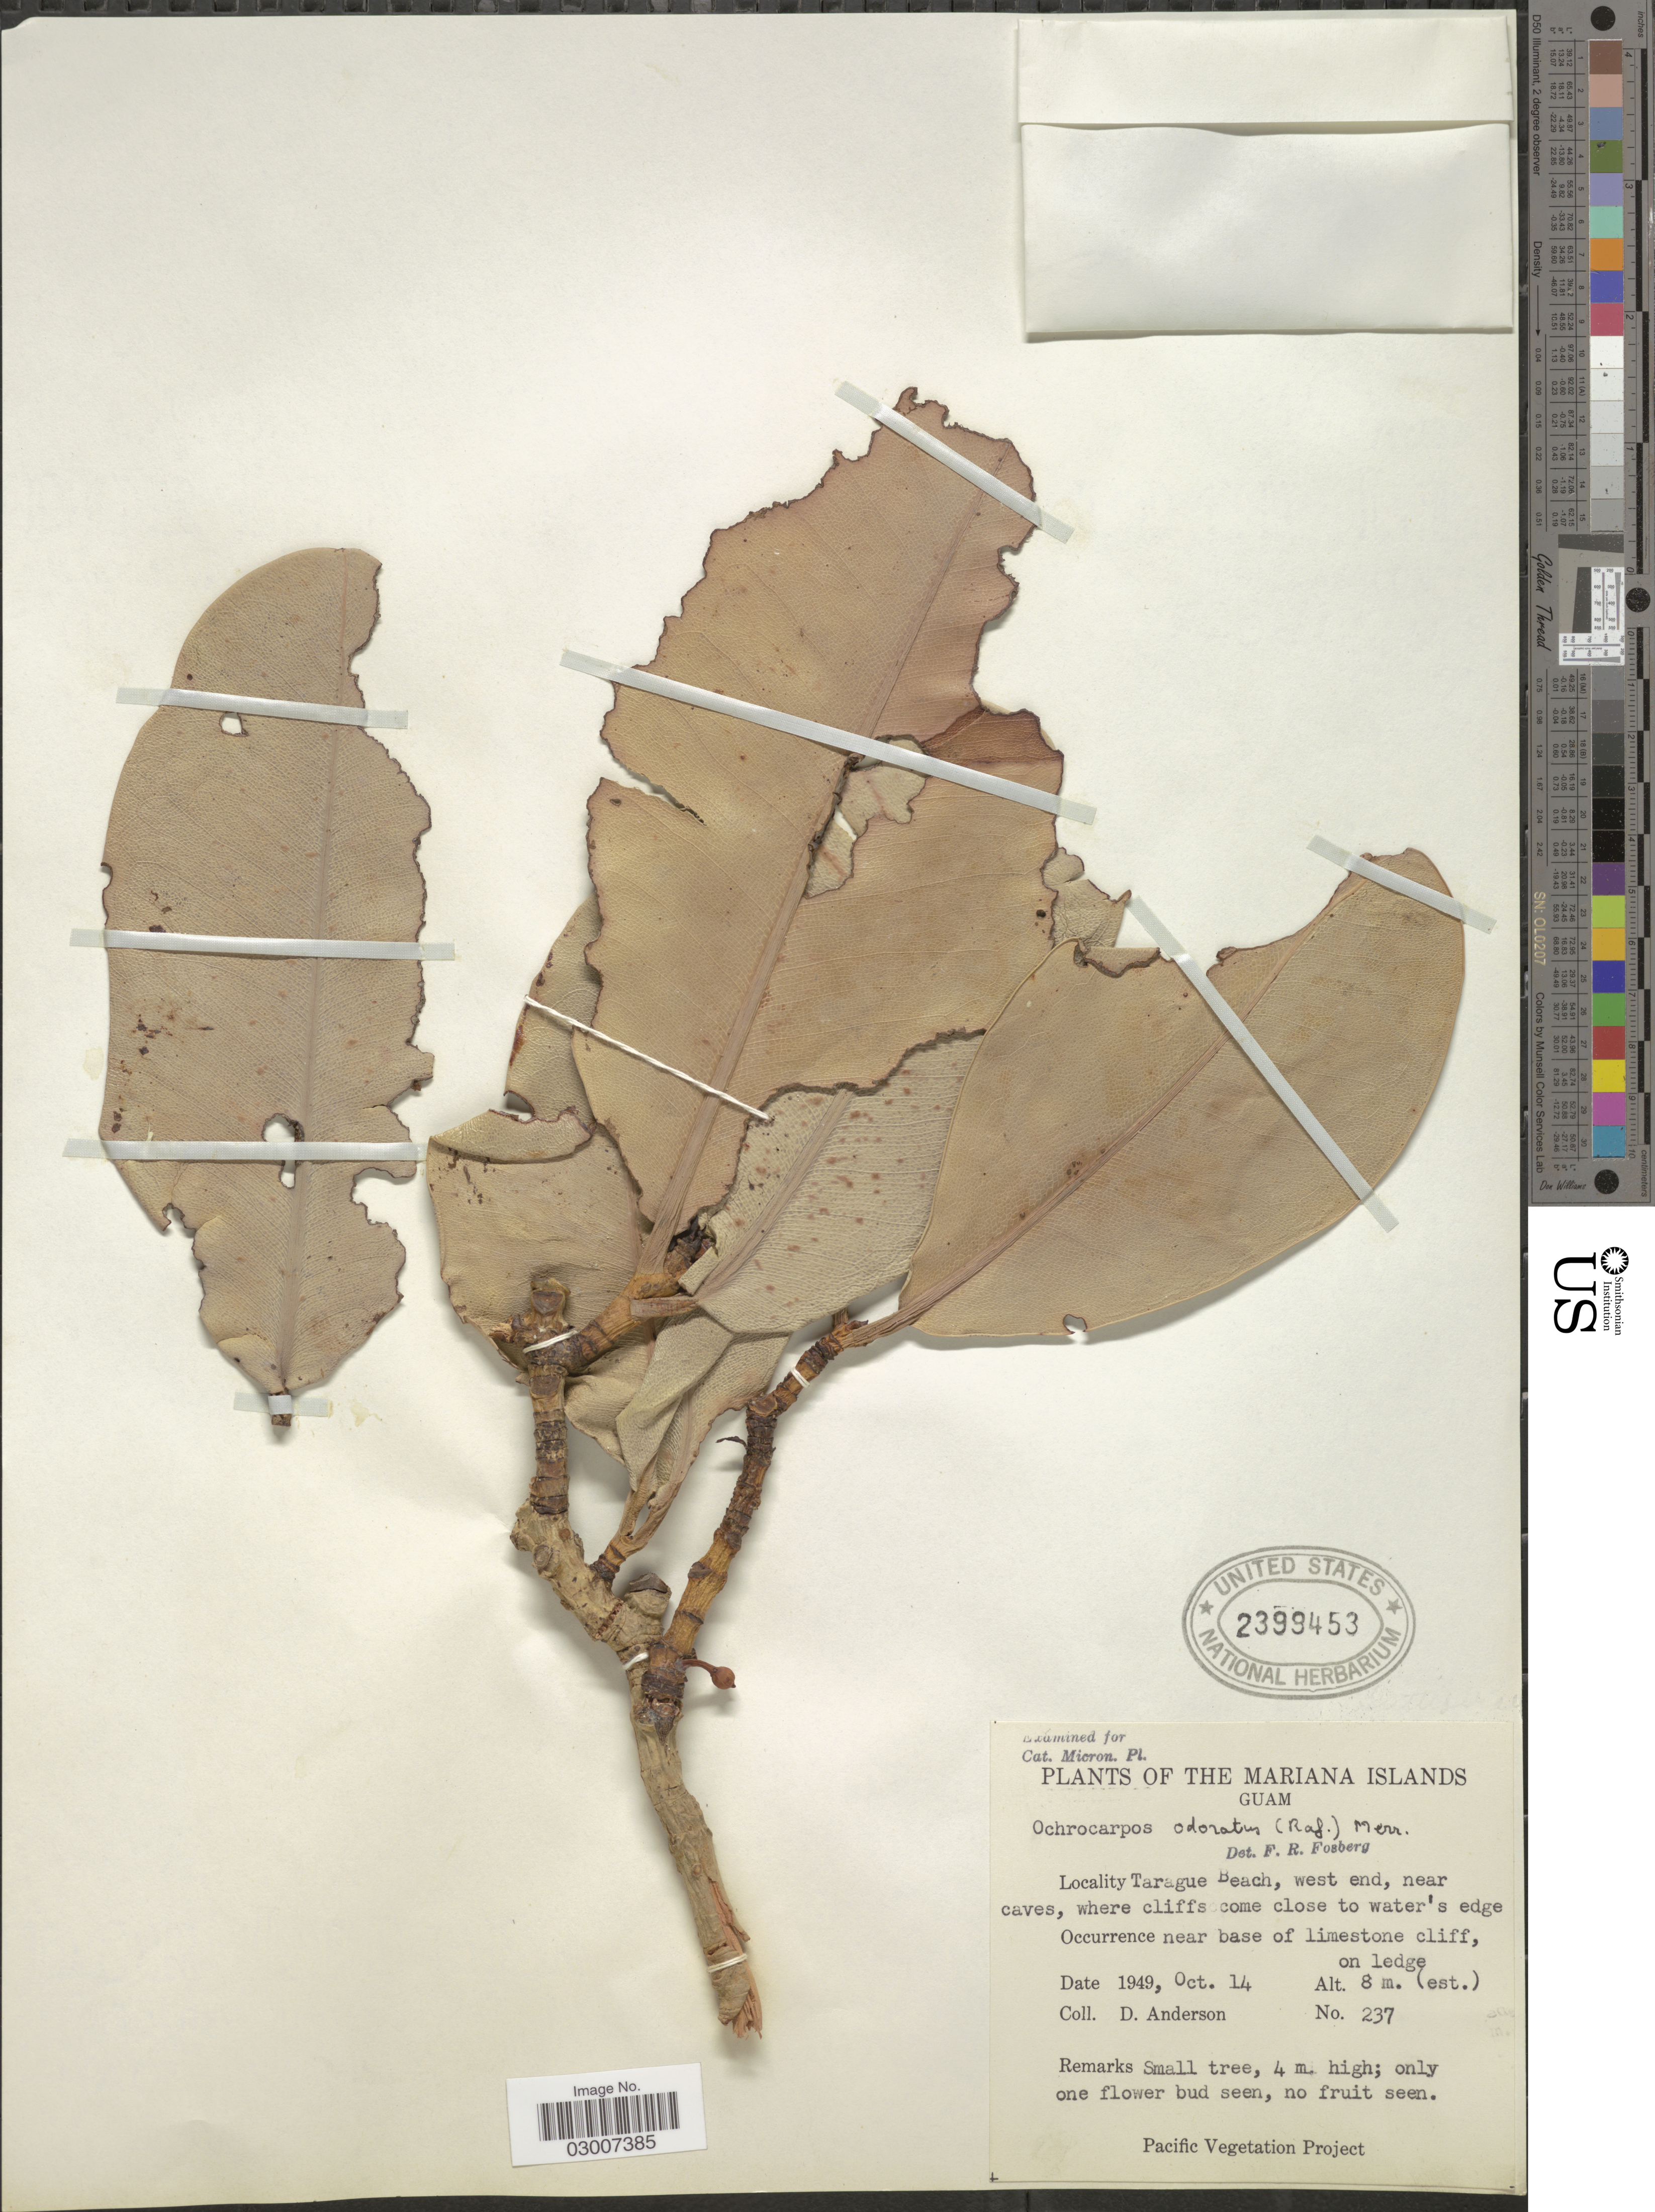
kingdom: Plantae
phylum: Tracheophyta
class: Magnoliopsida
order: Malpighiales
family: Calophyllaceae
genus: Mammea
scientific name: Mammea odorata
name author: (Raf.) Kosterm.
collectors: D. Anderson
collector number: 237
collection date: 1949-10-14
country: Guam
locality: Tarague Beach, west end, near caves, where cliffs come close to water's edge.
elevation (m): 8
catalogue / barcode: US 2399453